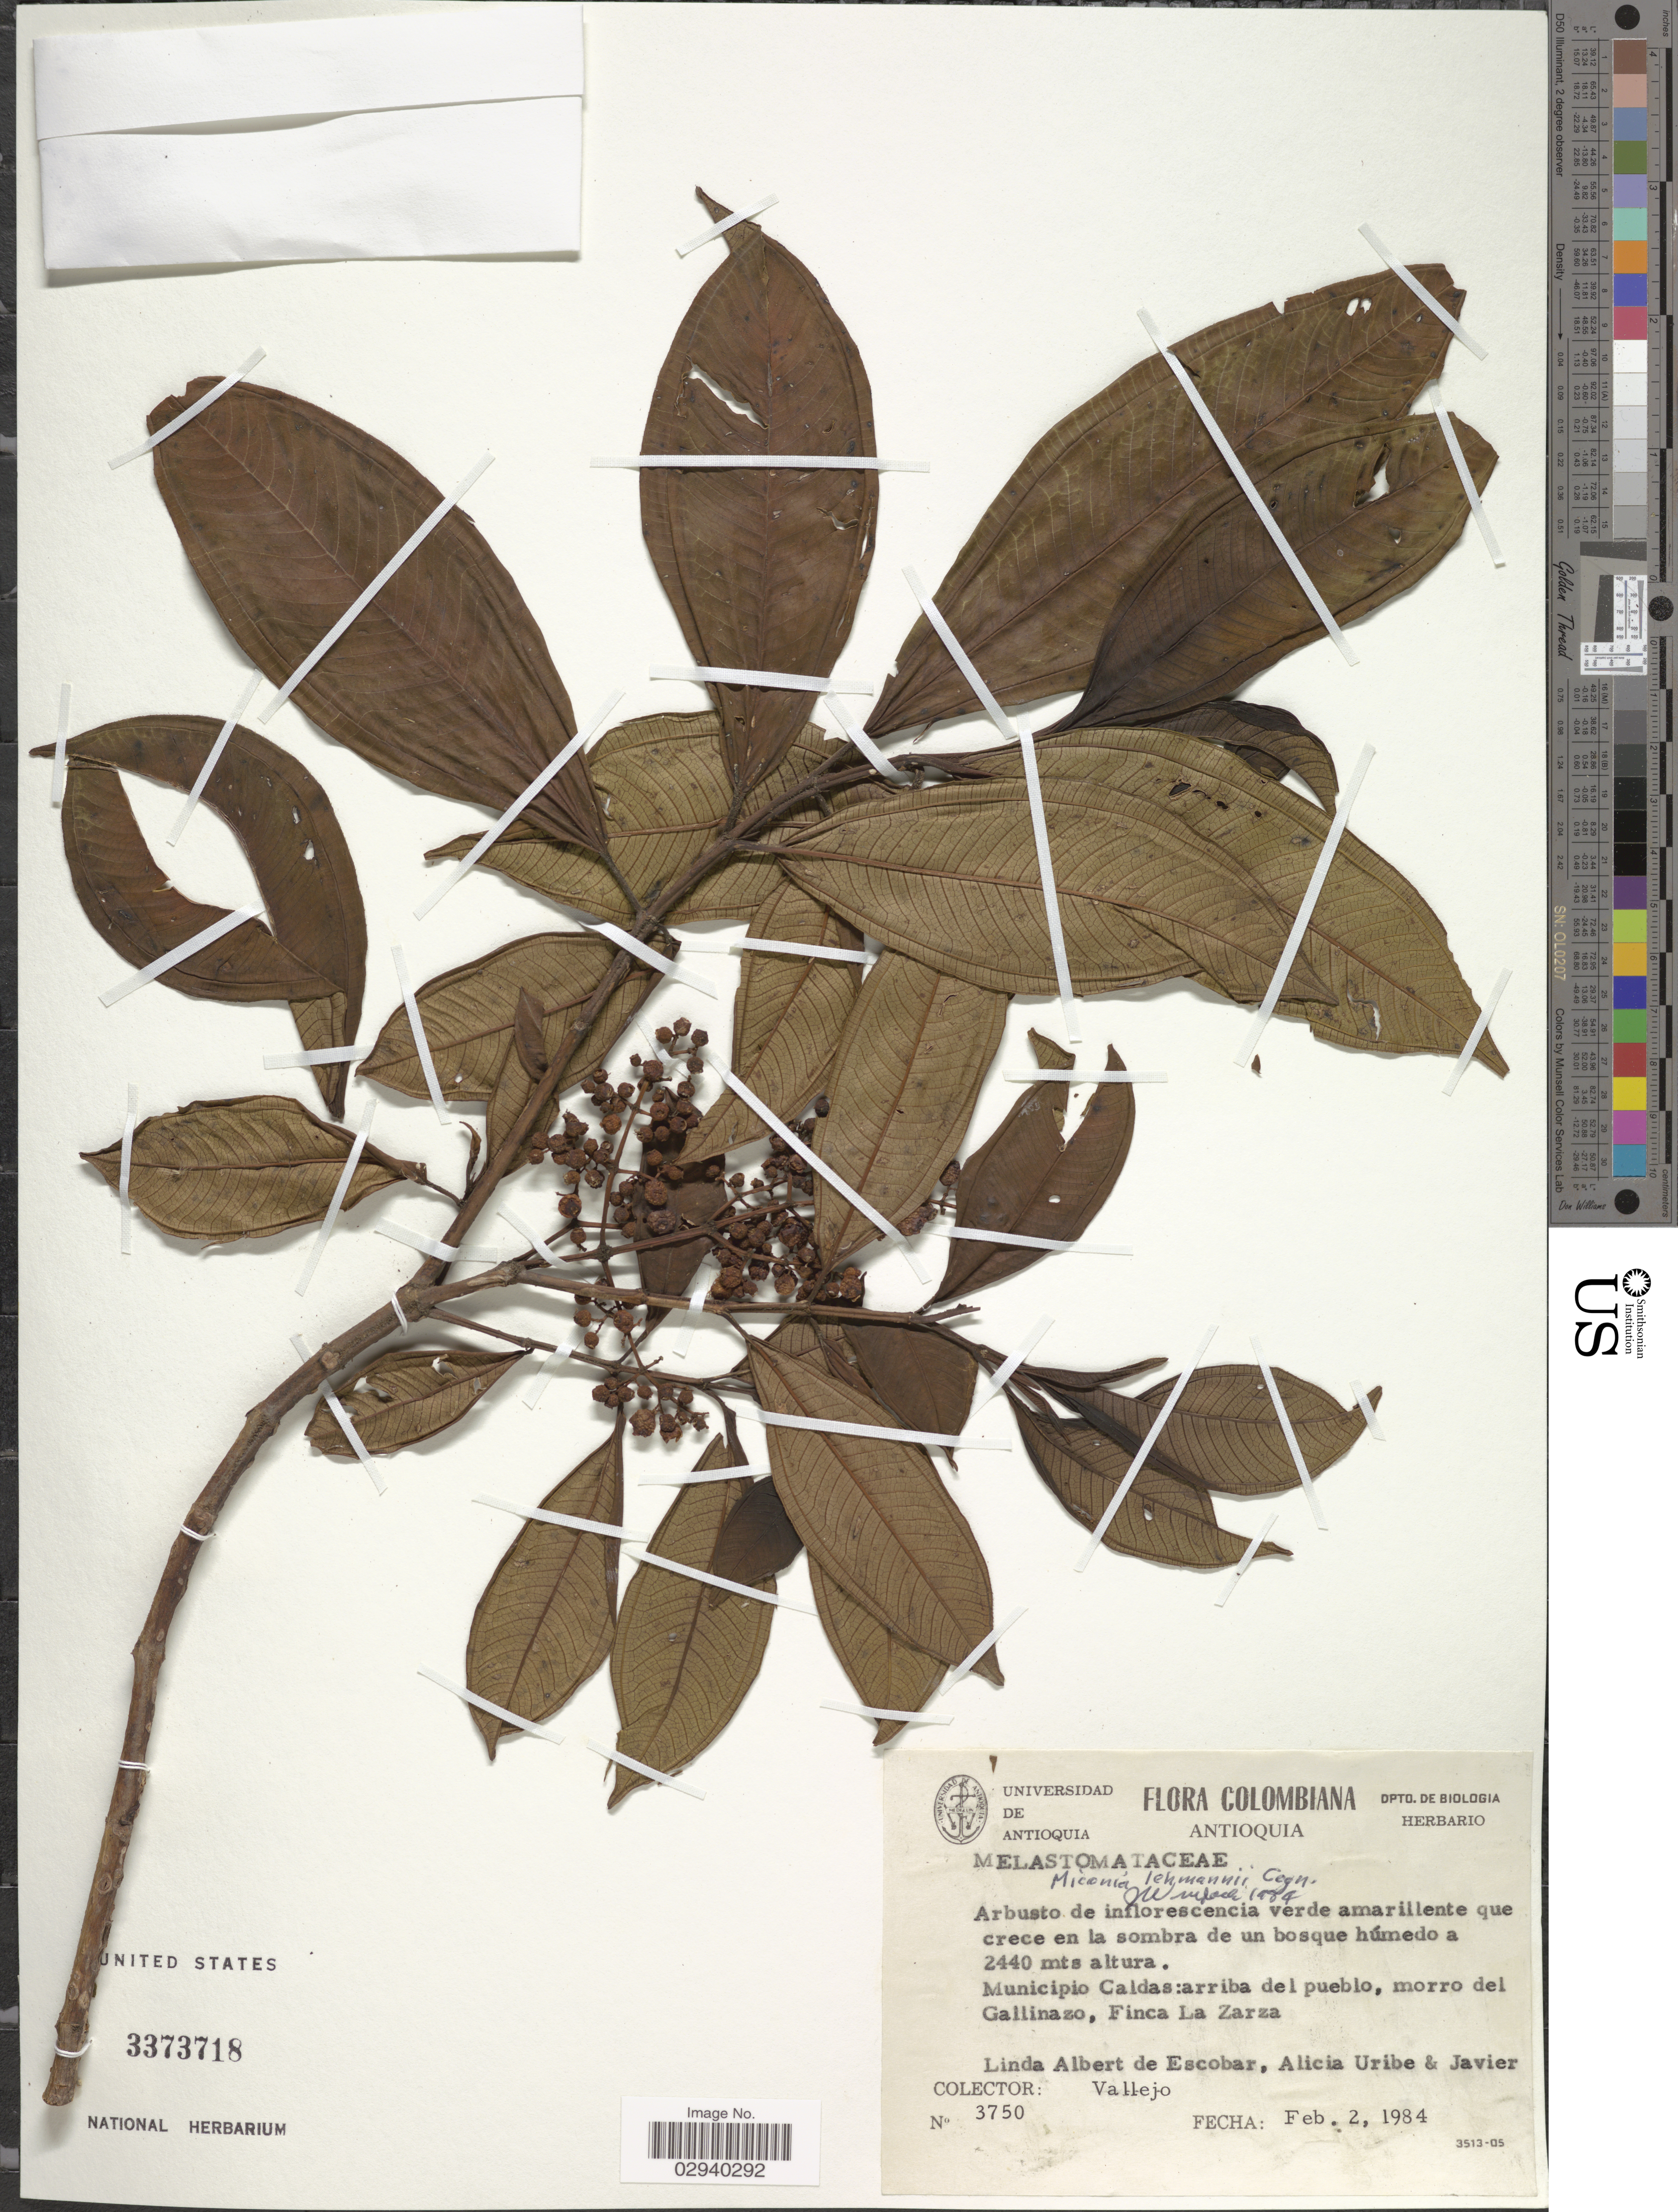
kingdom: Plantae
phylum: Tracheophyta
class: Magnoliopsida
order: Myrtales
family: Melastomataceae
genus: Miconia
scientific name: Miconia lehmannii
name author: Cogn.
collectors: L. K. de Escobar, A. Uribe & J. Vallejo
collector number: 3750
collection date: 1984-02-02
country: Colombia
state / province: Antioquia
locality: Antioquia. Municipio Caldas: arriba del pueblo, morro del Gallinazo, Finca La Zarza.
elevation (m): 2440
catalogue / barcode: US 3373718